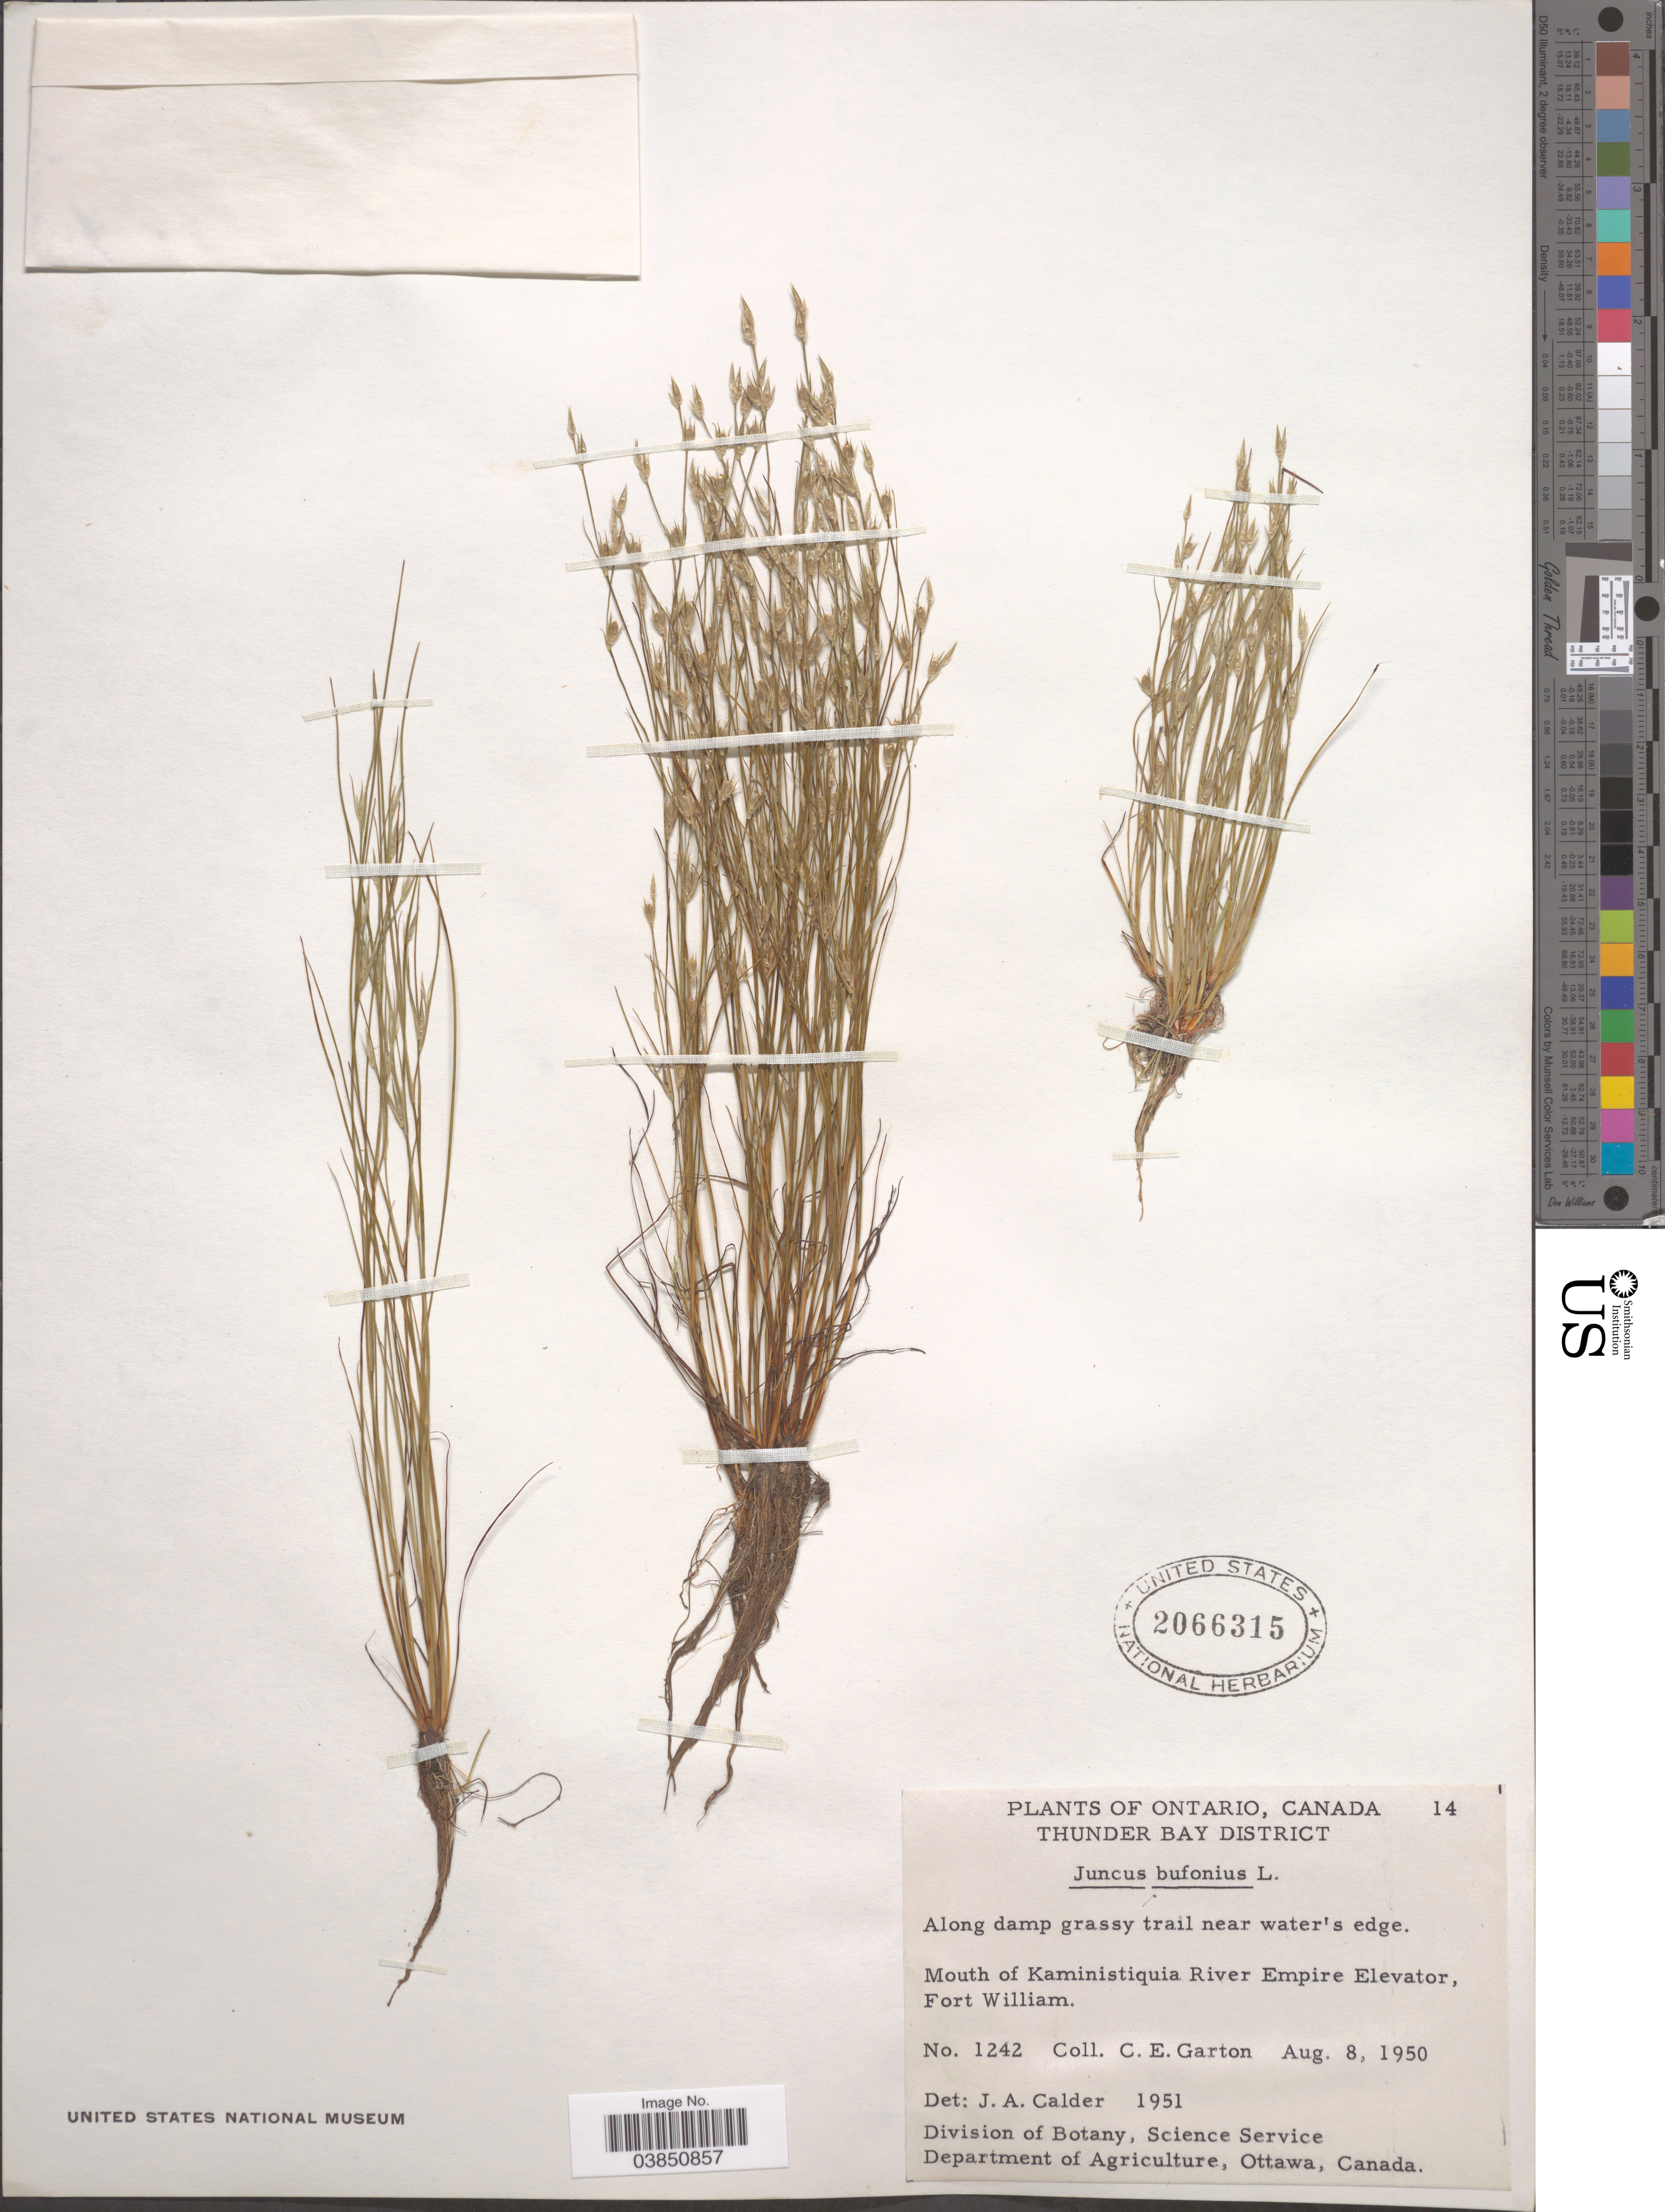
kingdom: Plantae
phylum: Tracheophyta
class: Liliopsida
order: Poales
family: Juncaceae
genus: Juncus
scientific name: Juncus bufonius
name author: L.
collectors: C. E. Garton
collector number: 1242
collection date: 1950-08-08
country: Canada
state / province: Ontario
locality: Thunder Bay District. Mouth of Kaministiquia River Empire Elevator, Fort William.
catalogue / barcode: US 2066315